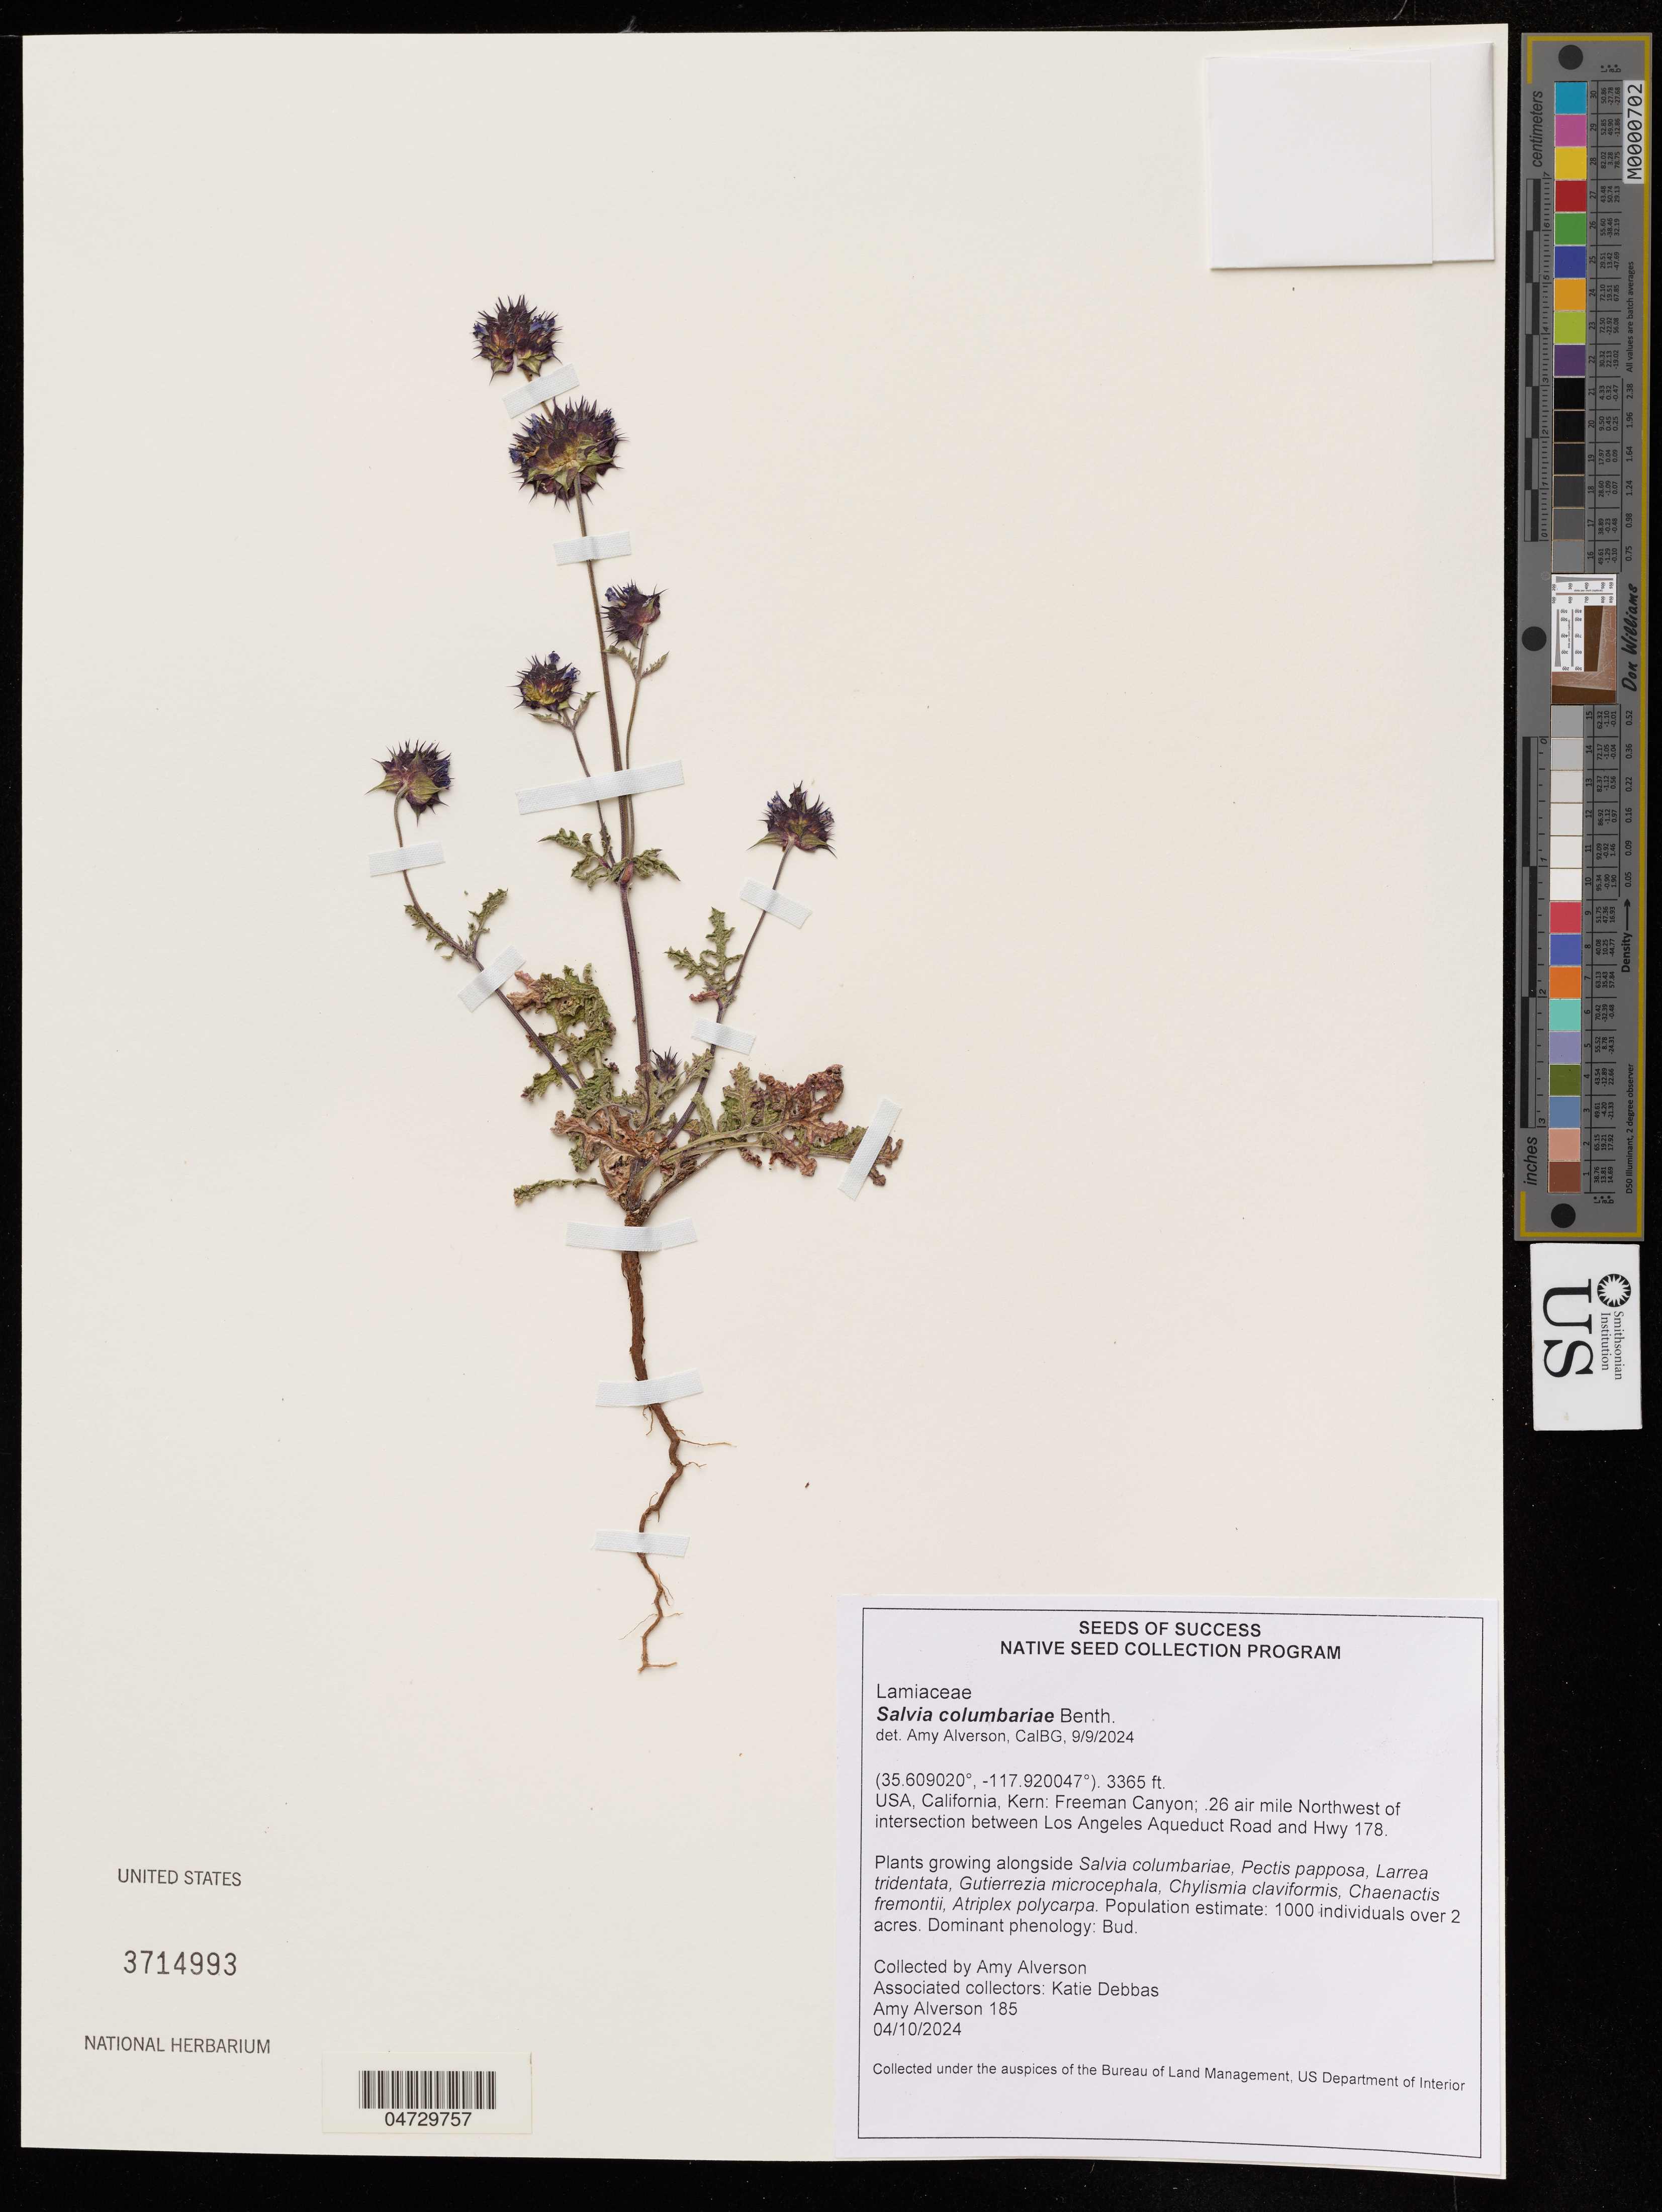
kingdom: Plantae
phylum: Tracheophyta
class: Magnoliopsida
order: Lamiales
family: Lamiaceae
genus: Salvia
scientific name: Salvia columbariae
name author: Benth.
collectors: A. Alverson & K. Debbas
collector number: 185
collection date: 2024-04-10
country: United States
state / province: California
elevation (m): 1026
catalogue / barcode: US 3714993